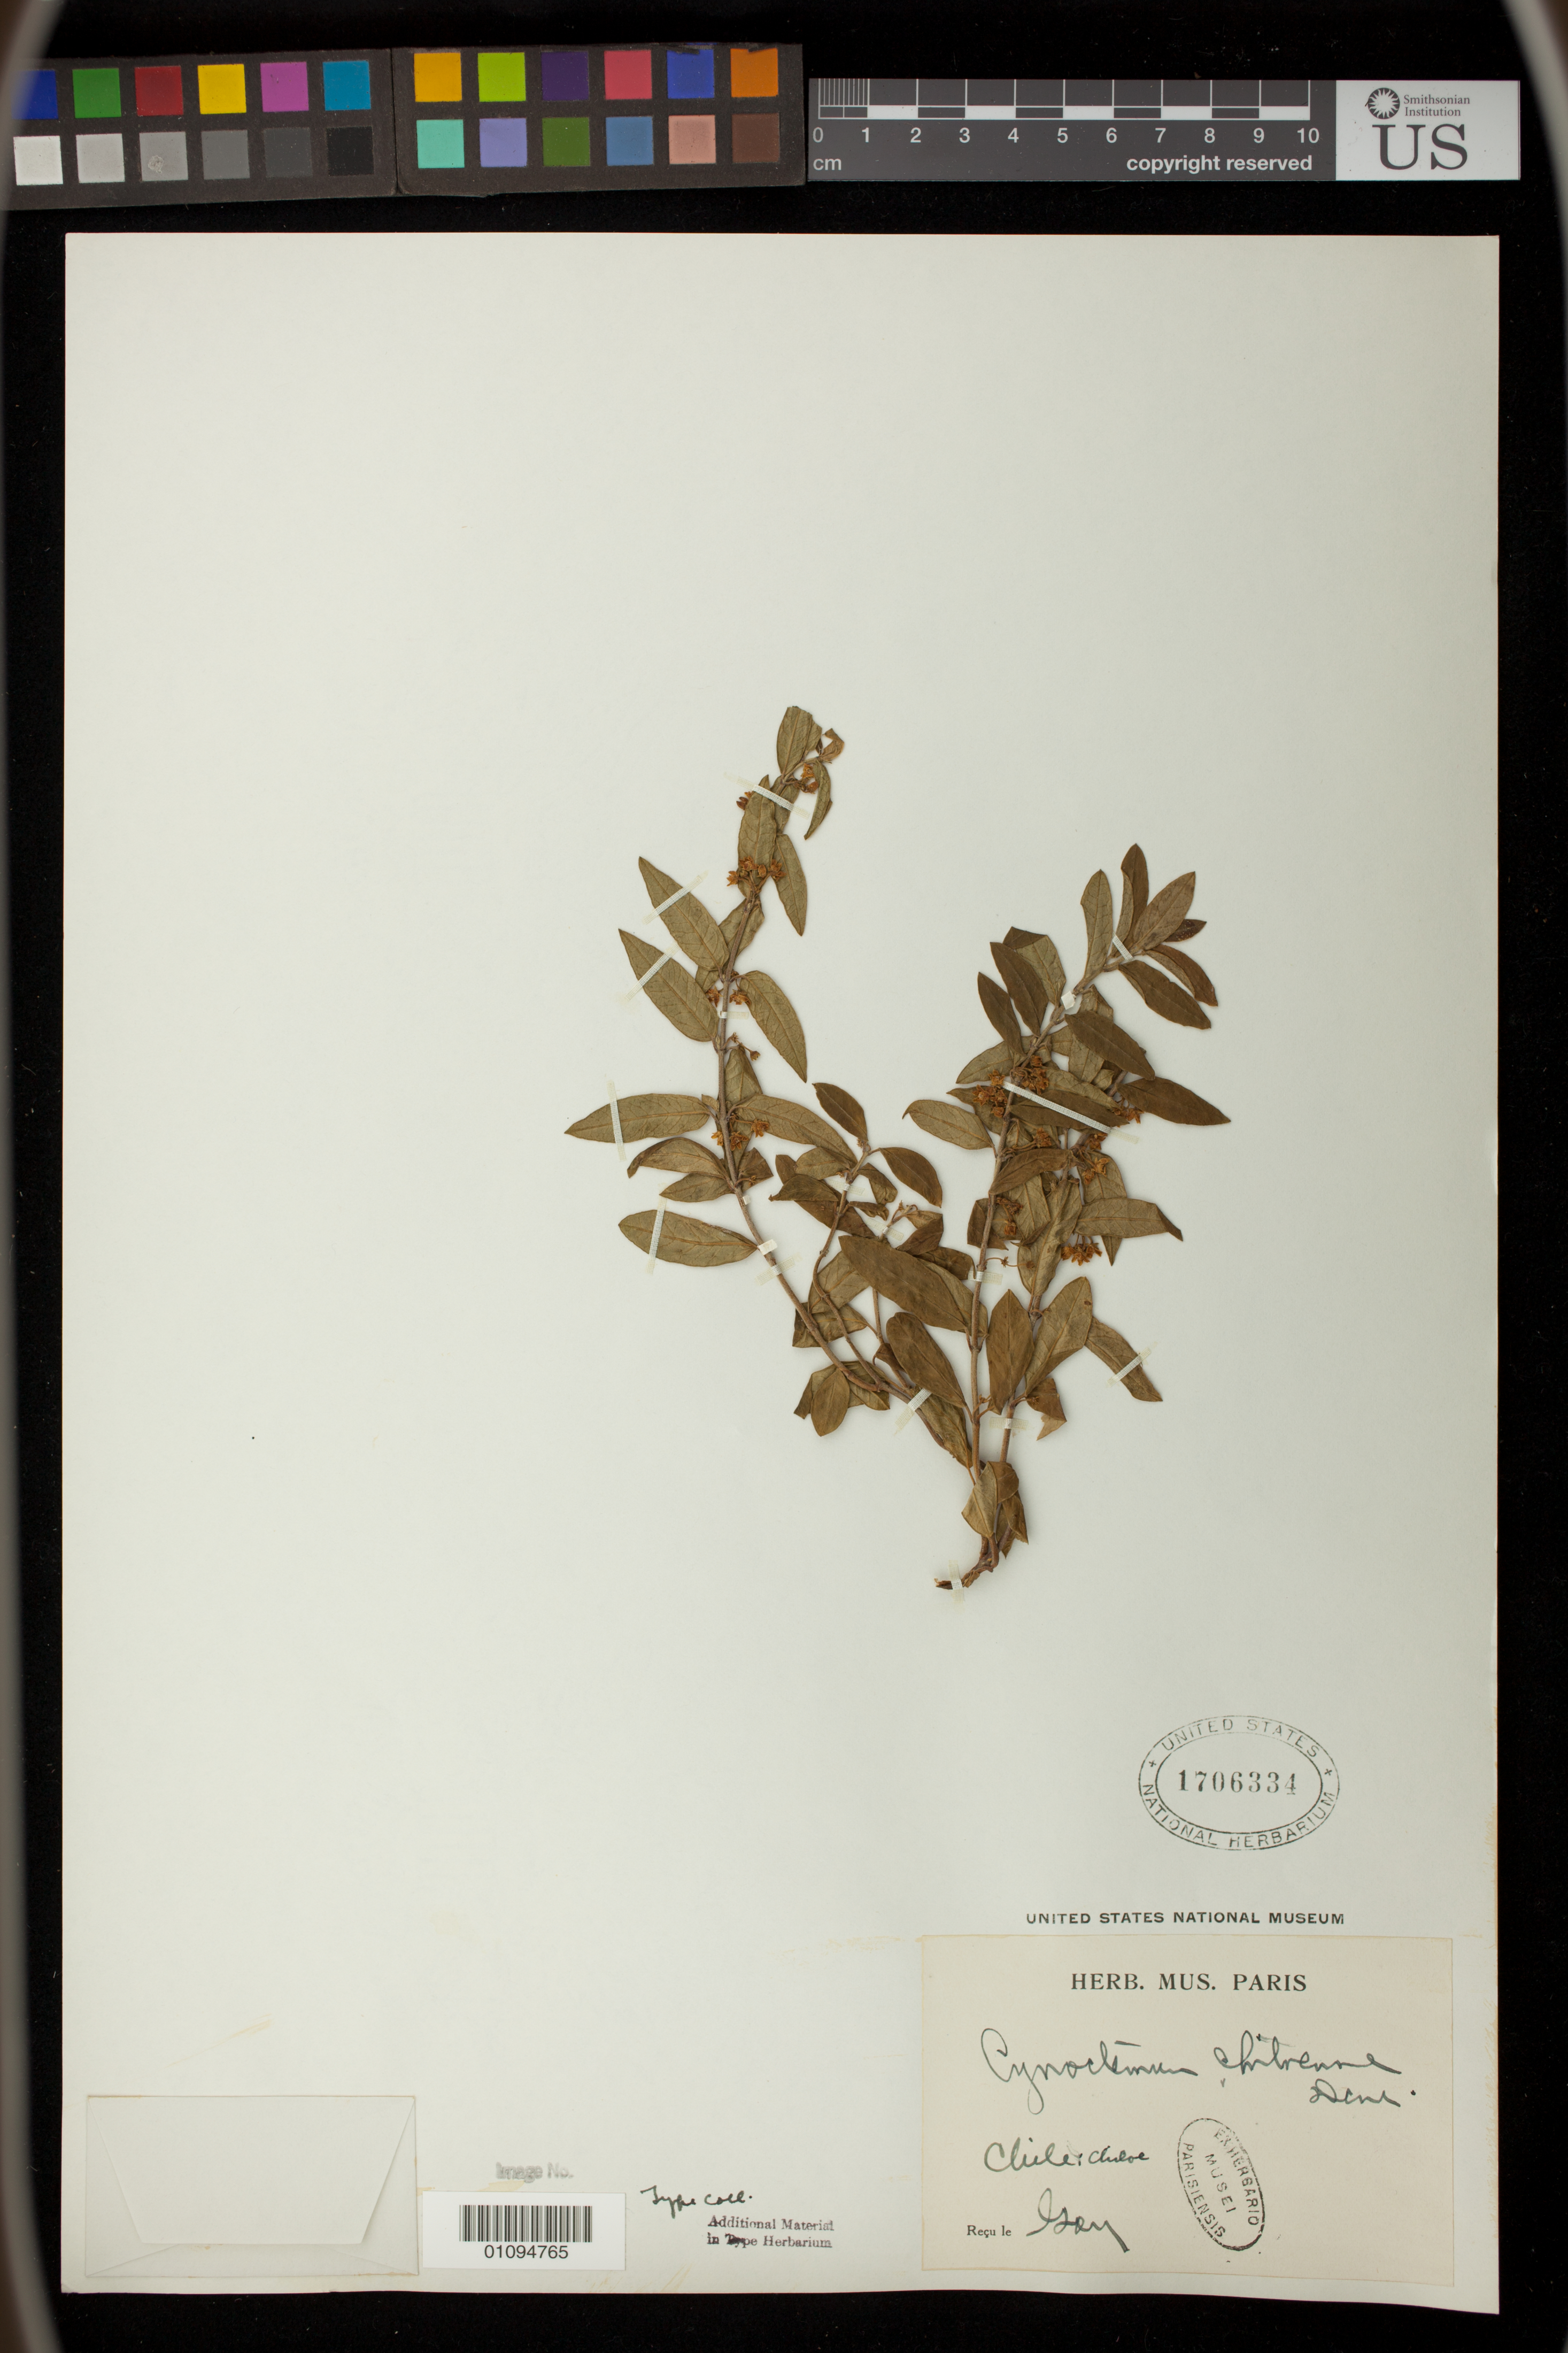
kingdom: Plantae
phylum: Tracheophyta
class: Magnoliopsida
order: Gentianales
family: Apocynaceae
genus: Cynoctonum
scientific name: Cynoctonum chiloense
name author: Decne. in DC.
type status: Isotype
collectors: C. Gay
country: Chile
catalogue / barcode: US 1706334